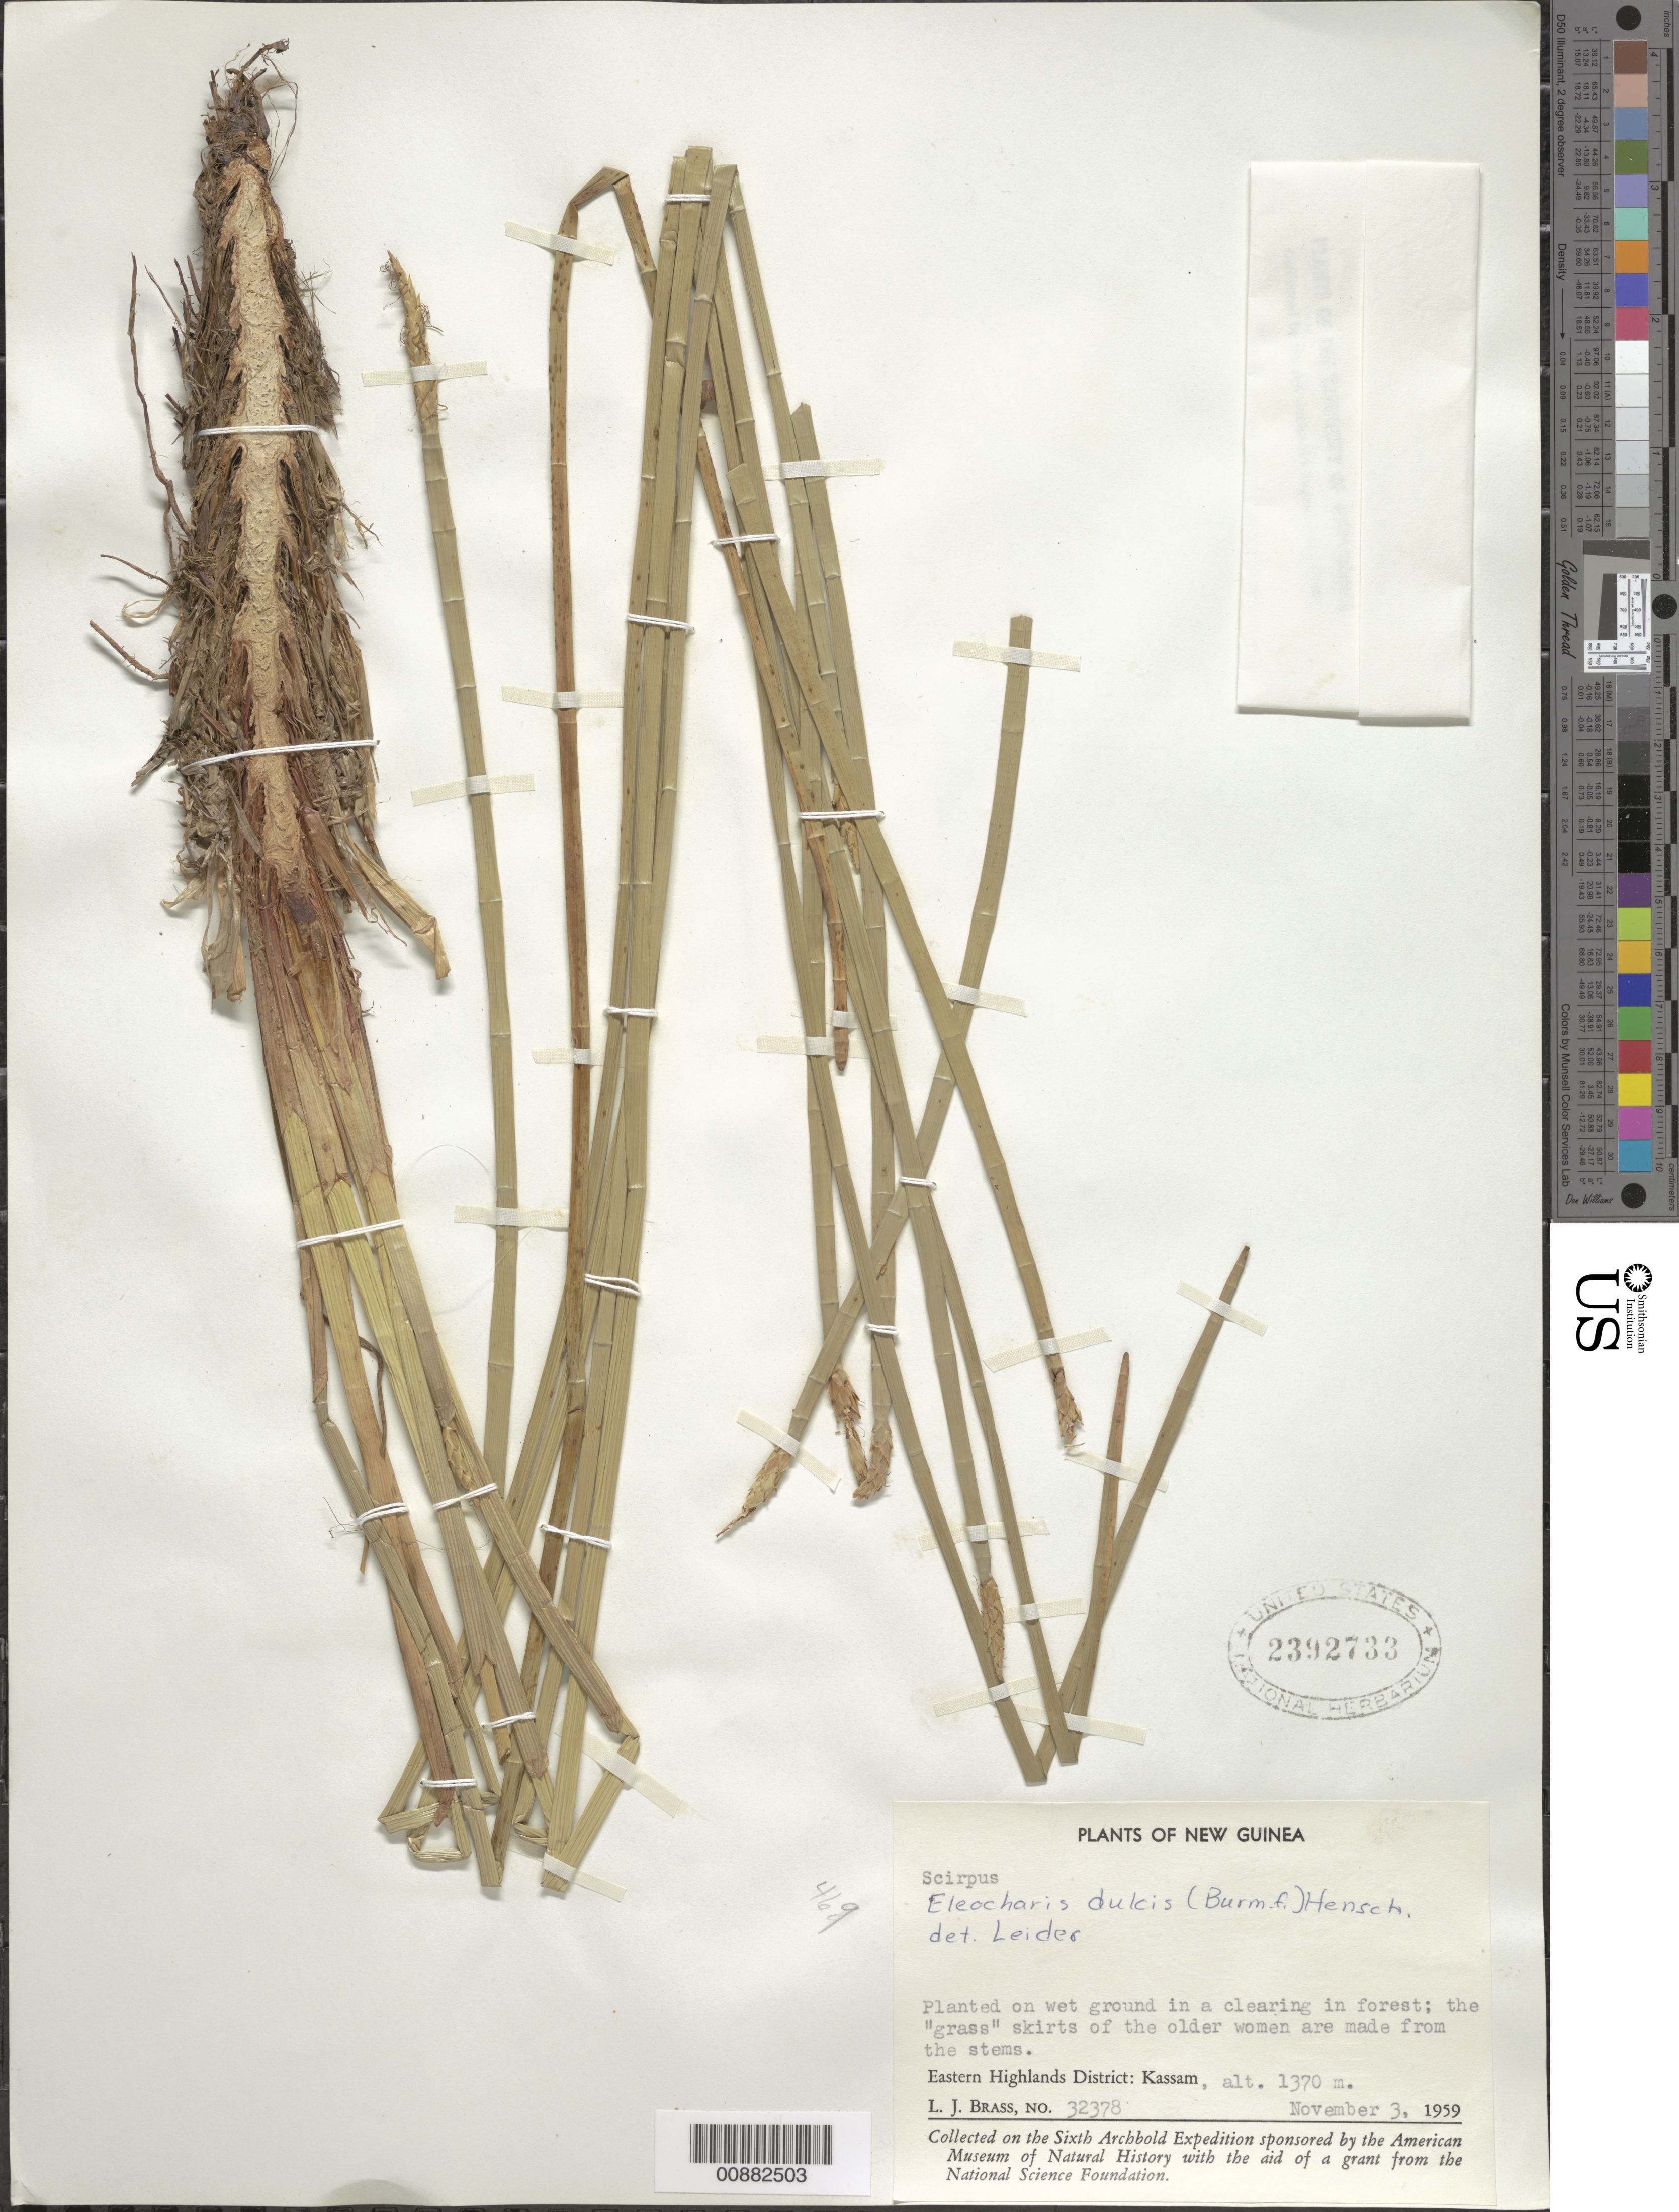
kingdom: Plantae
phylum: Tracheophyta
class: Liliopsida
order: Poales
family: Cyperaceae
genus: Eleocharis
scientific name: Eleocharis dulcis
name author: (Burm. f.) Trin. ex Hensch.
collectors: L. J. Brass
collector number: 32378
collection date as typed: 03 Nov 1959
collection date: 1959-11-03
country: Papua New Guinea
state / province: Eastern Highlands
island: New Guinea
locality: Kassam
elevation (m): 1370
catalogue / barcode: US 2392733